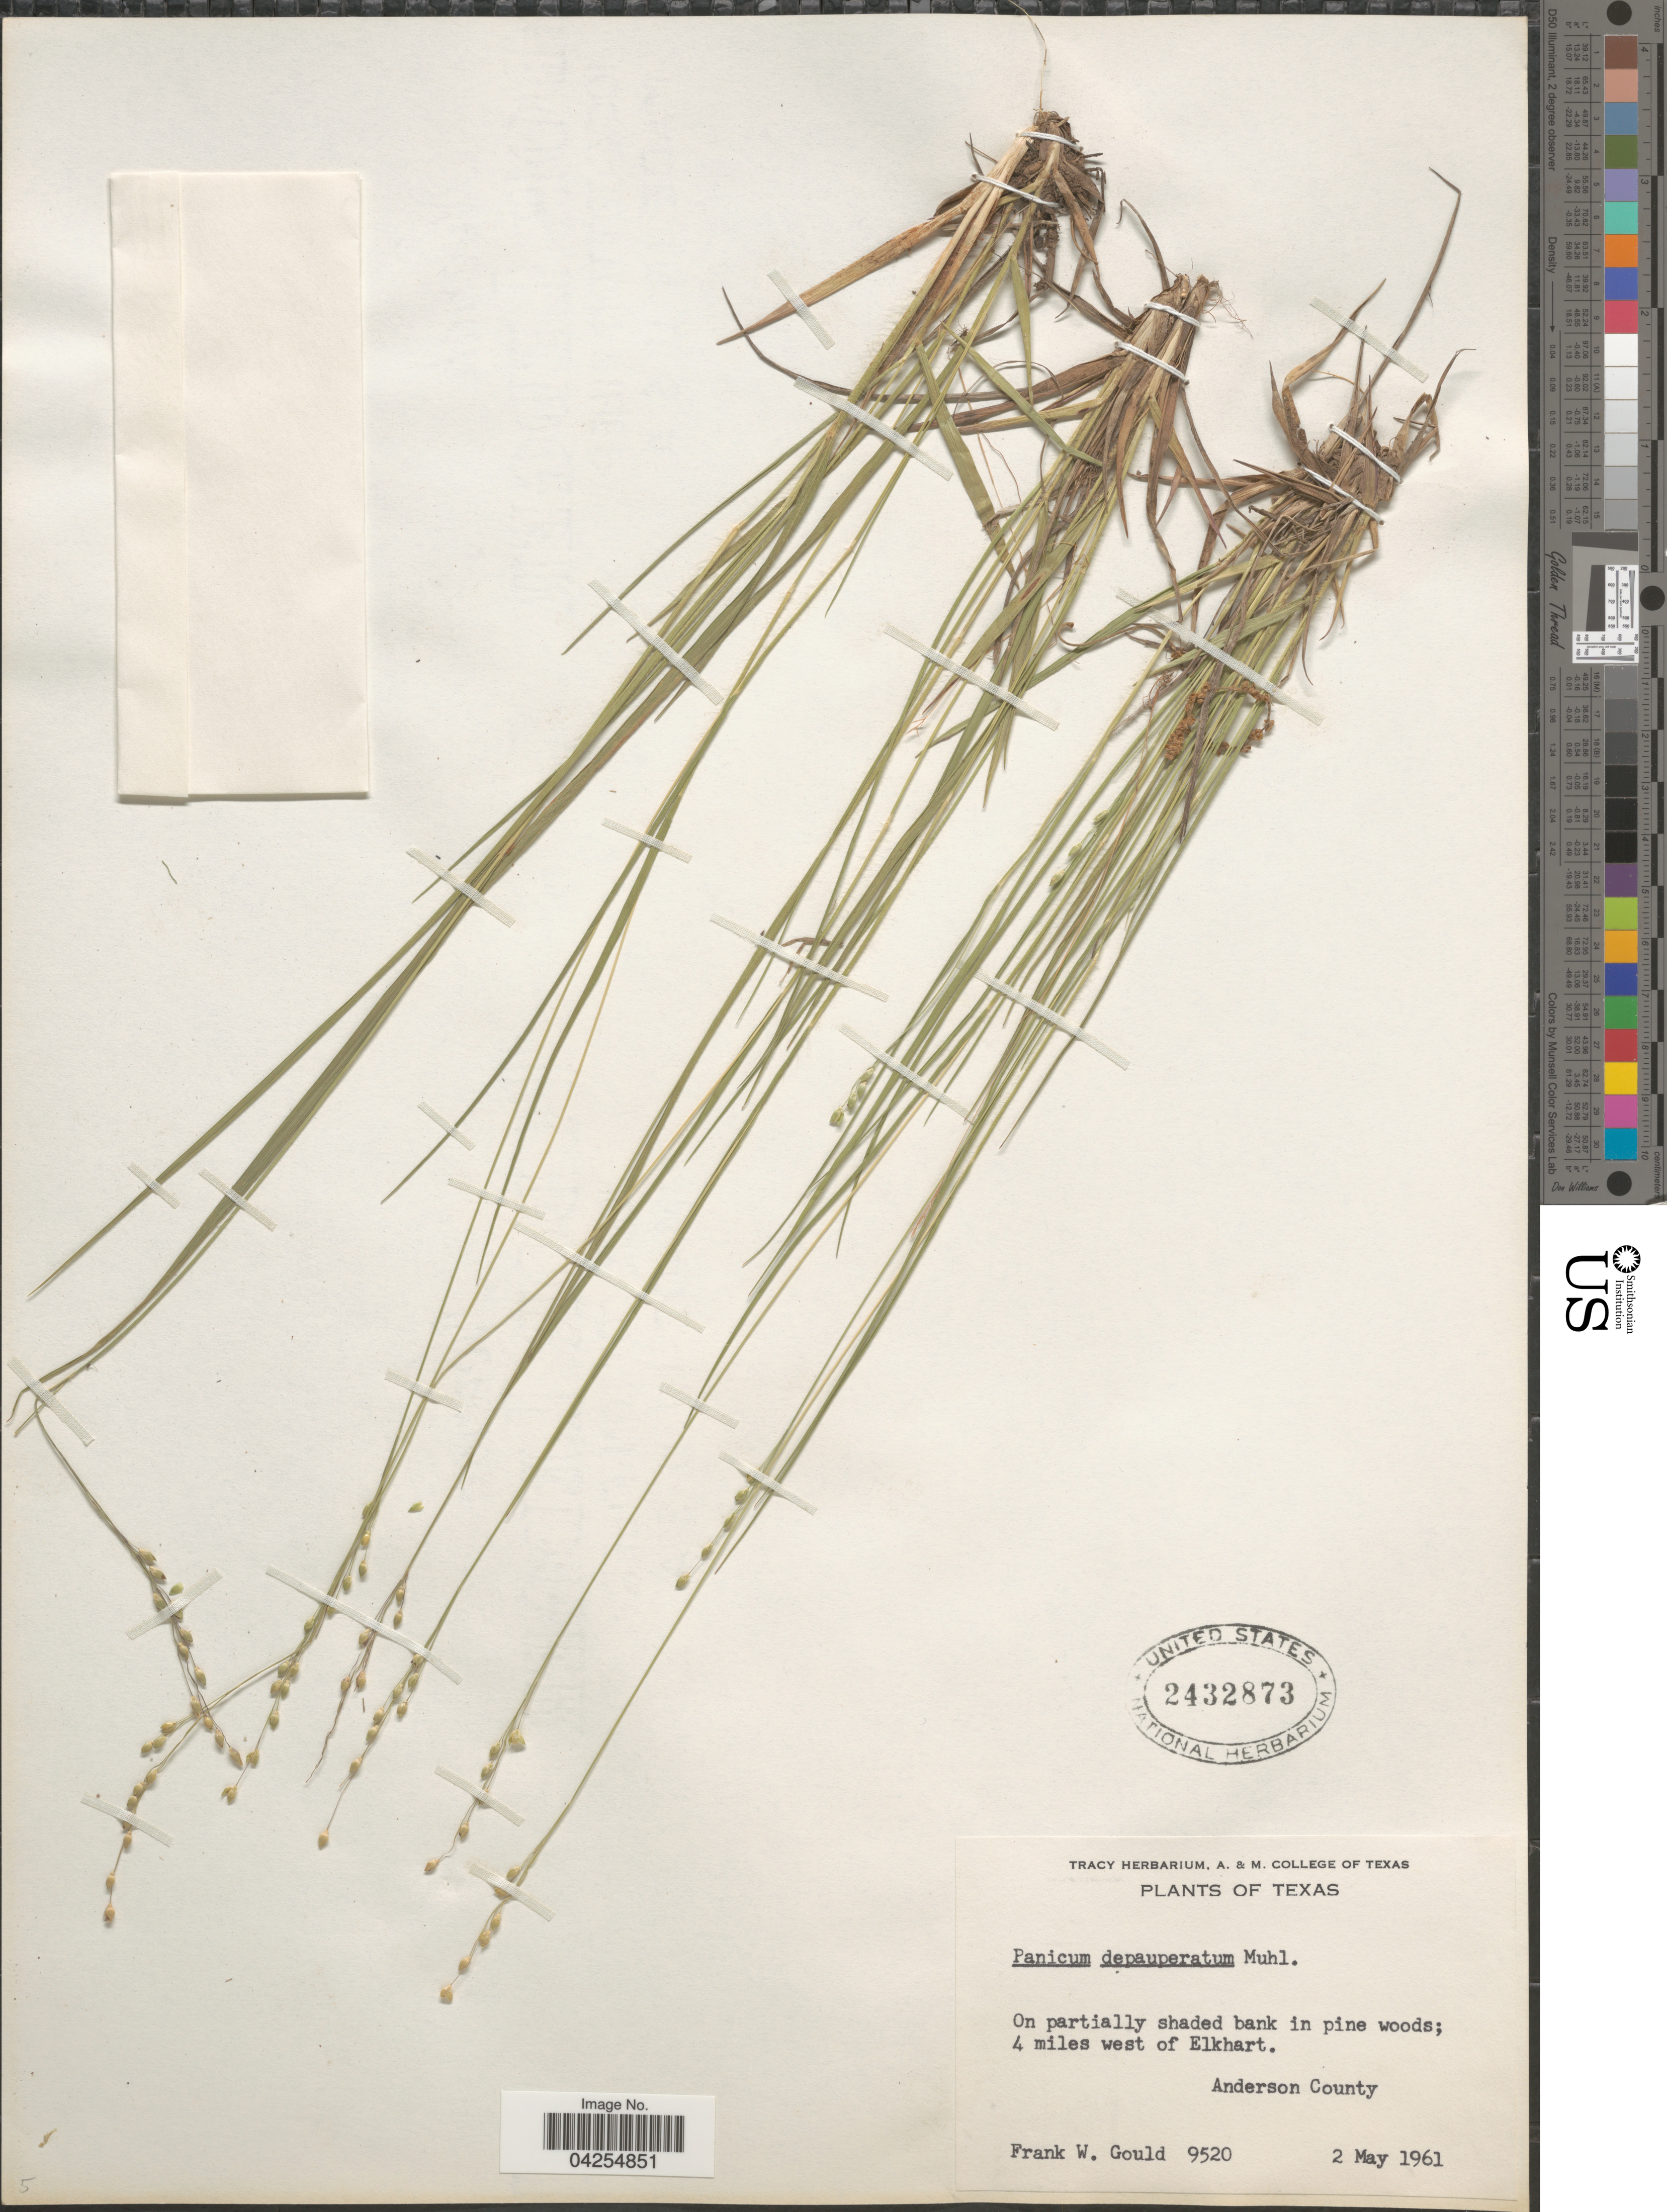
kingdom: Plantae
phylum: Tracheophyta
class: Liliopsida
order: Poales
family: Poaceae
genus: Dichanthelium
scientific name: Dichanthelium depauperatum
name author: (Muhl.) Gould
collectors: F. W. Gould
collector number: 9520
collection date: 1961-05-02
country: United States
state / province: Texas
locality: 4 miles west of Elkhart. Anderson County.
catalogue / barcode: US 2432873